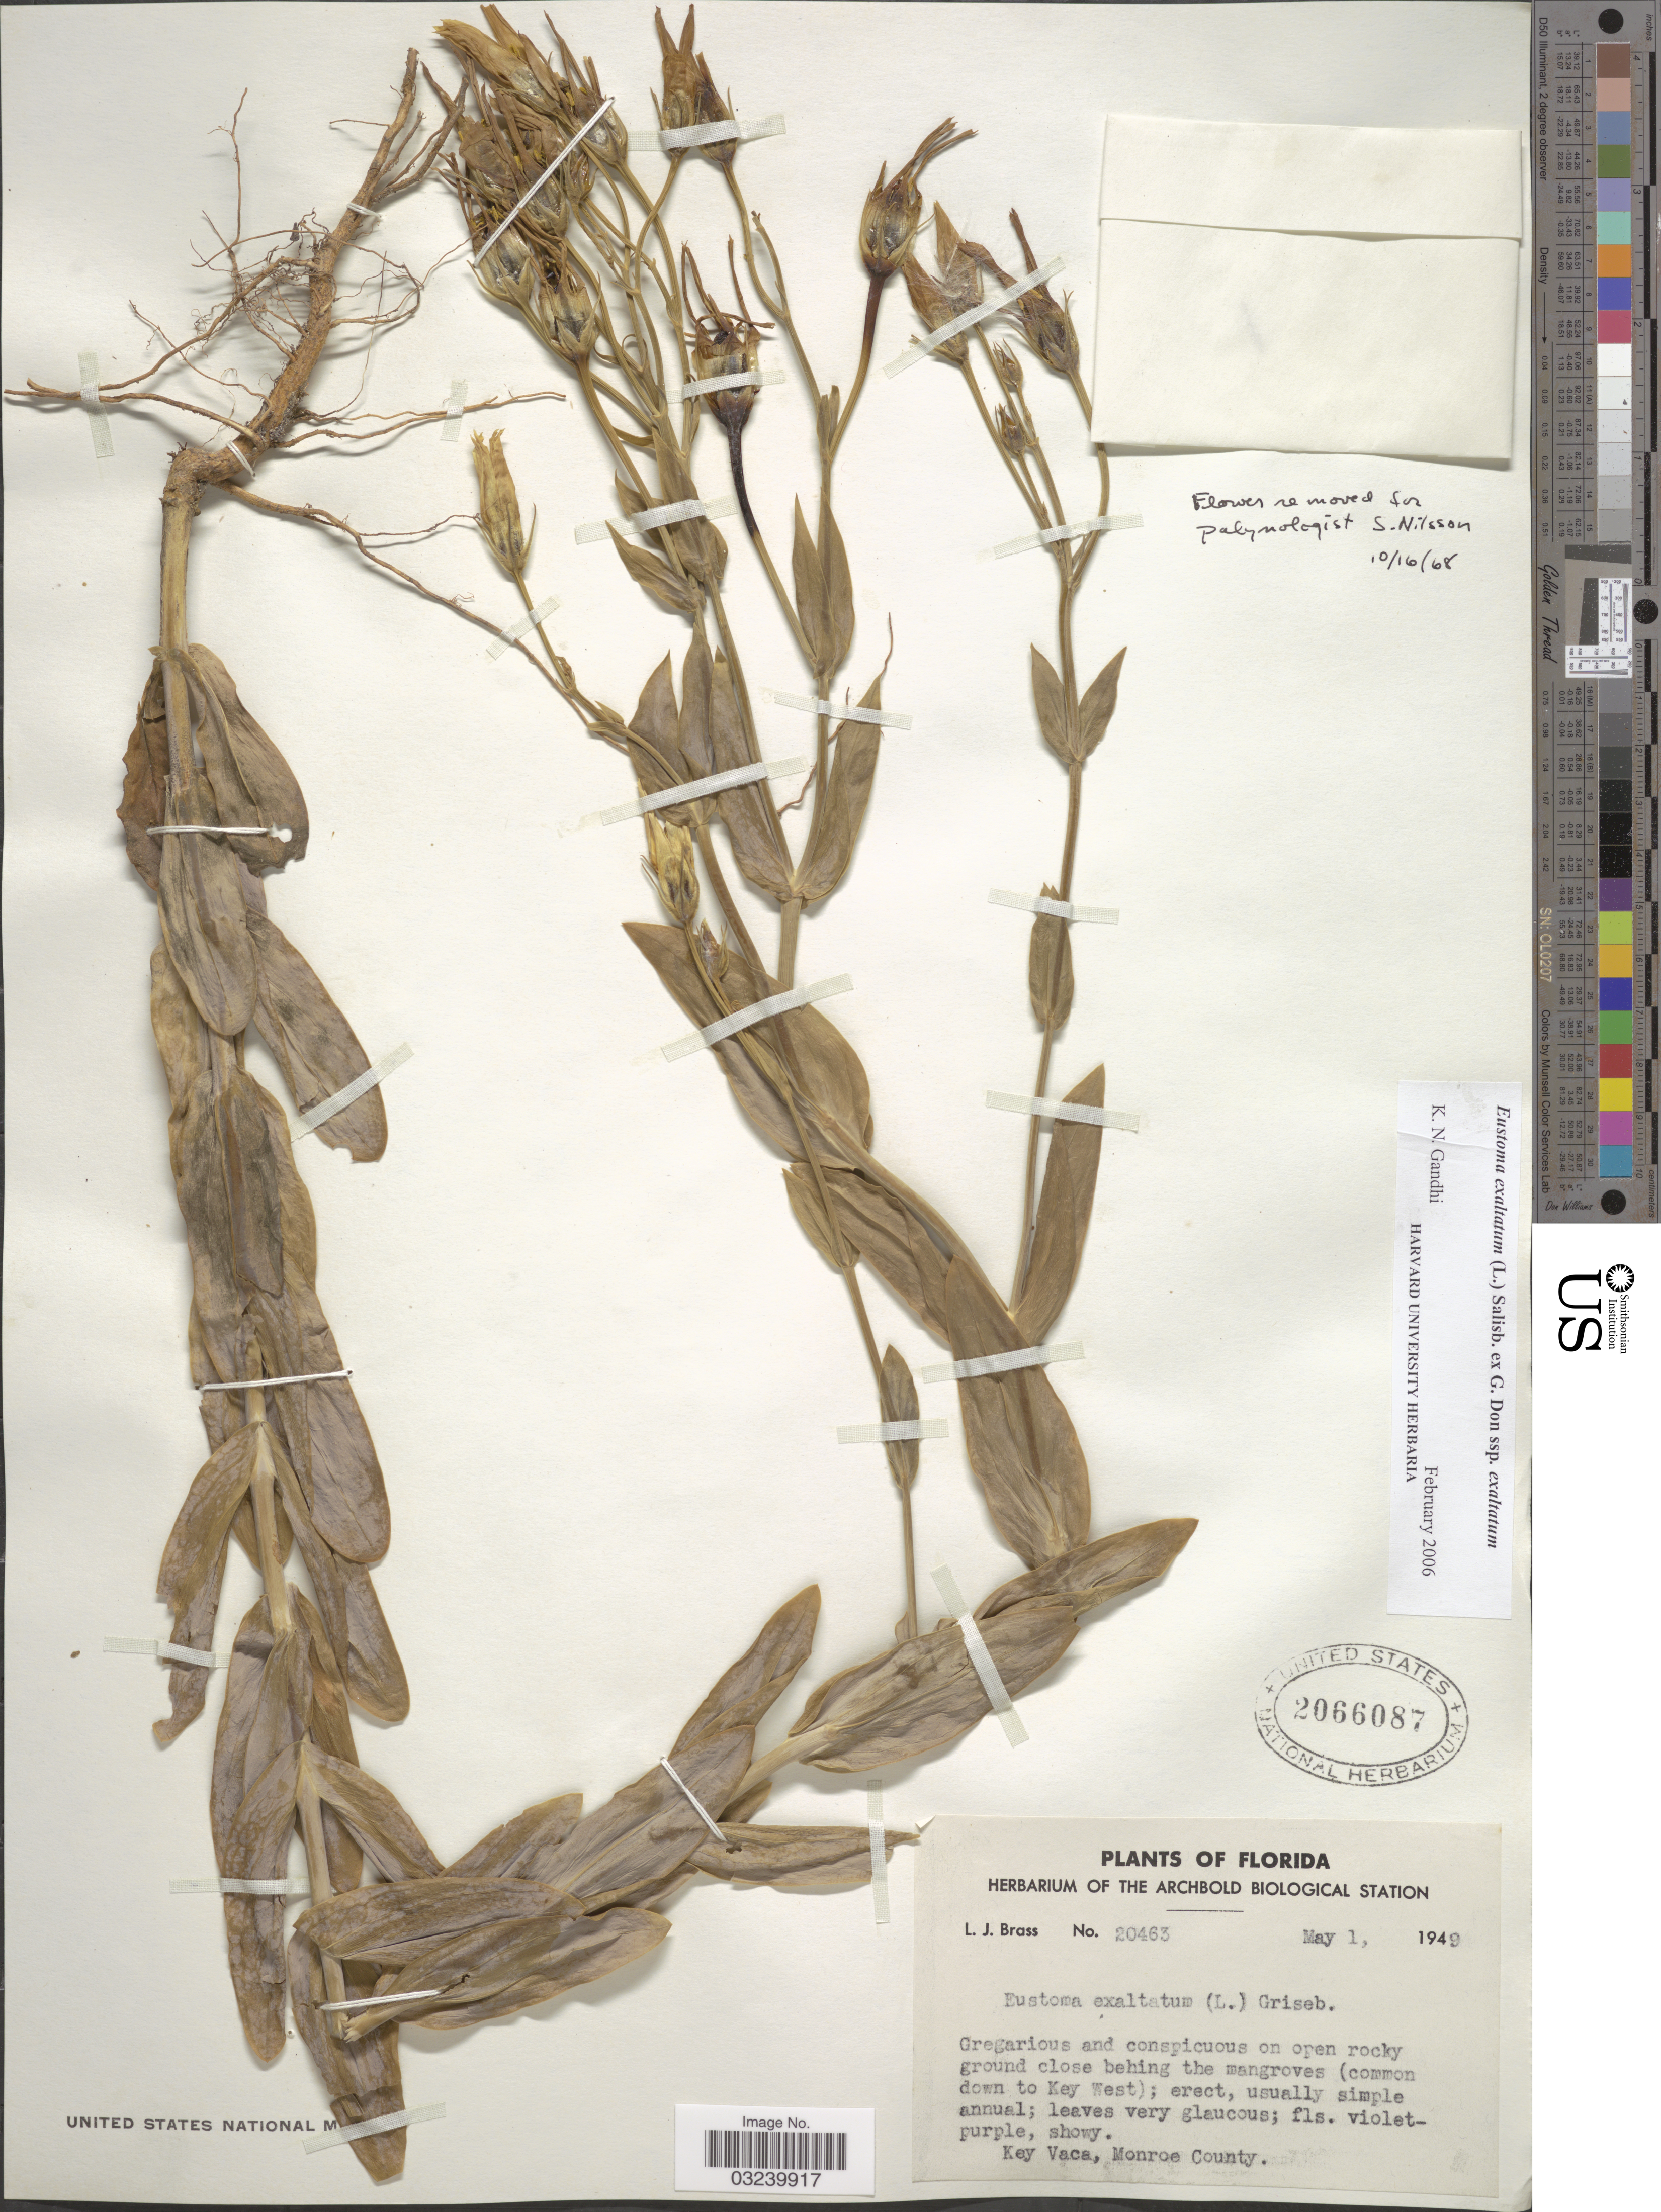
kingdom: Plantae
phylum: Tracheophyta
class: Magnoliopsida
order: Gentianales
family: Gentianaceae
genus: Eustoma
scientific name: Eustoma exaltatum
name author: (L.) Salisb. ex Don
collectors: L. J. Brass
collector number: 20463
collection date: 1949-05-01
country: United States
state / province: Florida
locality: Key Vaca, Monroe County.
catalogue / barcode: US 2066087